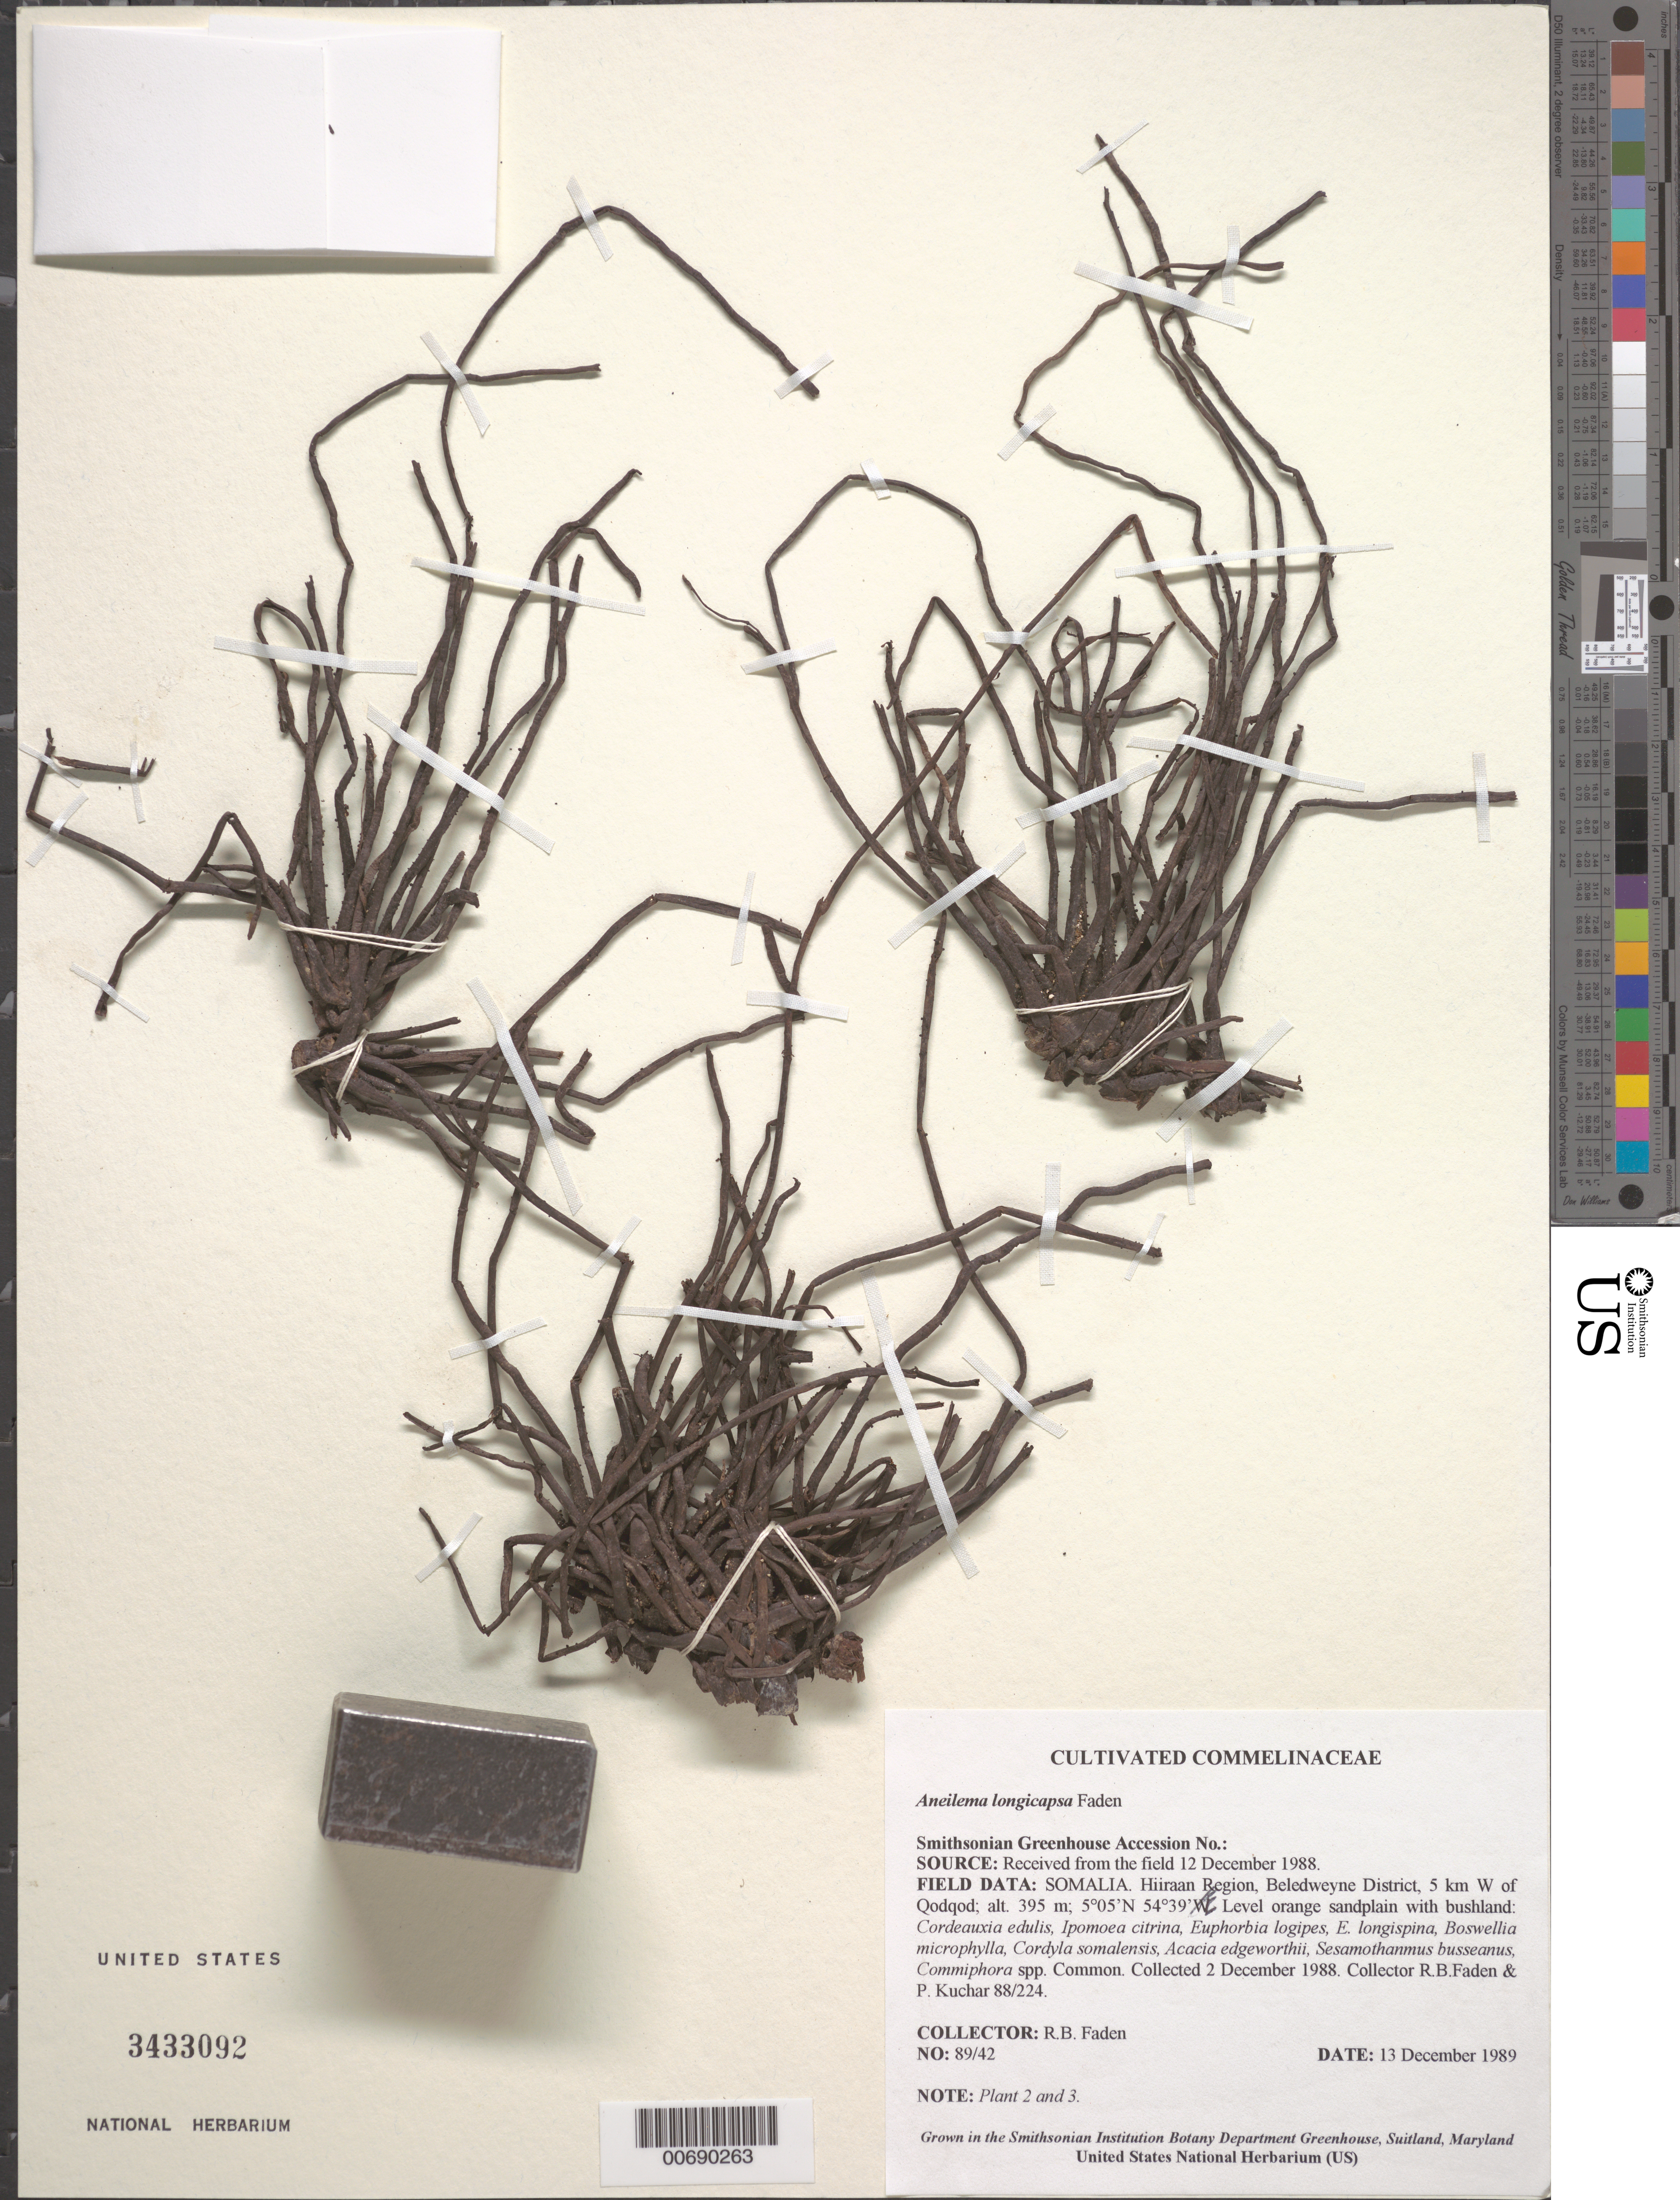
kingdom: Plantae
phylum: Tracheophyta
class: Liliopsida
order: Commelinales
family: Commelinaceae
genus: Aneilema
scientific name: Aneilema longicapsa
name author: Faden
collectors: R. B. Faden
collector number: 89/42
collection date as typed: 13 Dec 1989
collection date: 1989-12-13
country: Somalia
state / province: Hiiraan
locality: Beledweyne Dist., W of Qodqod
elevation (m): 395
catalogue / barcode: US 3433092